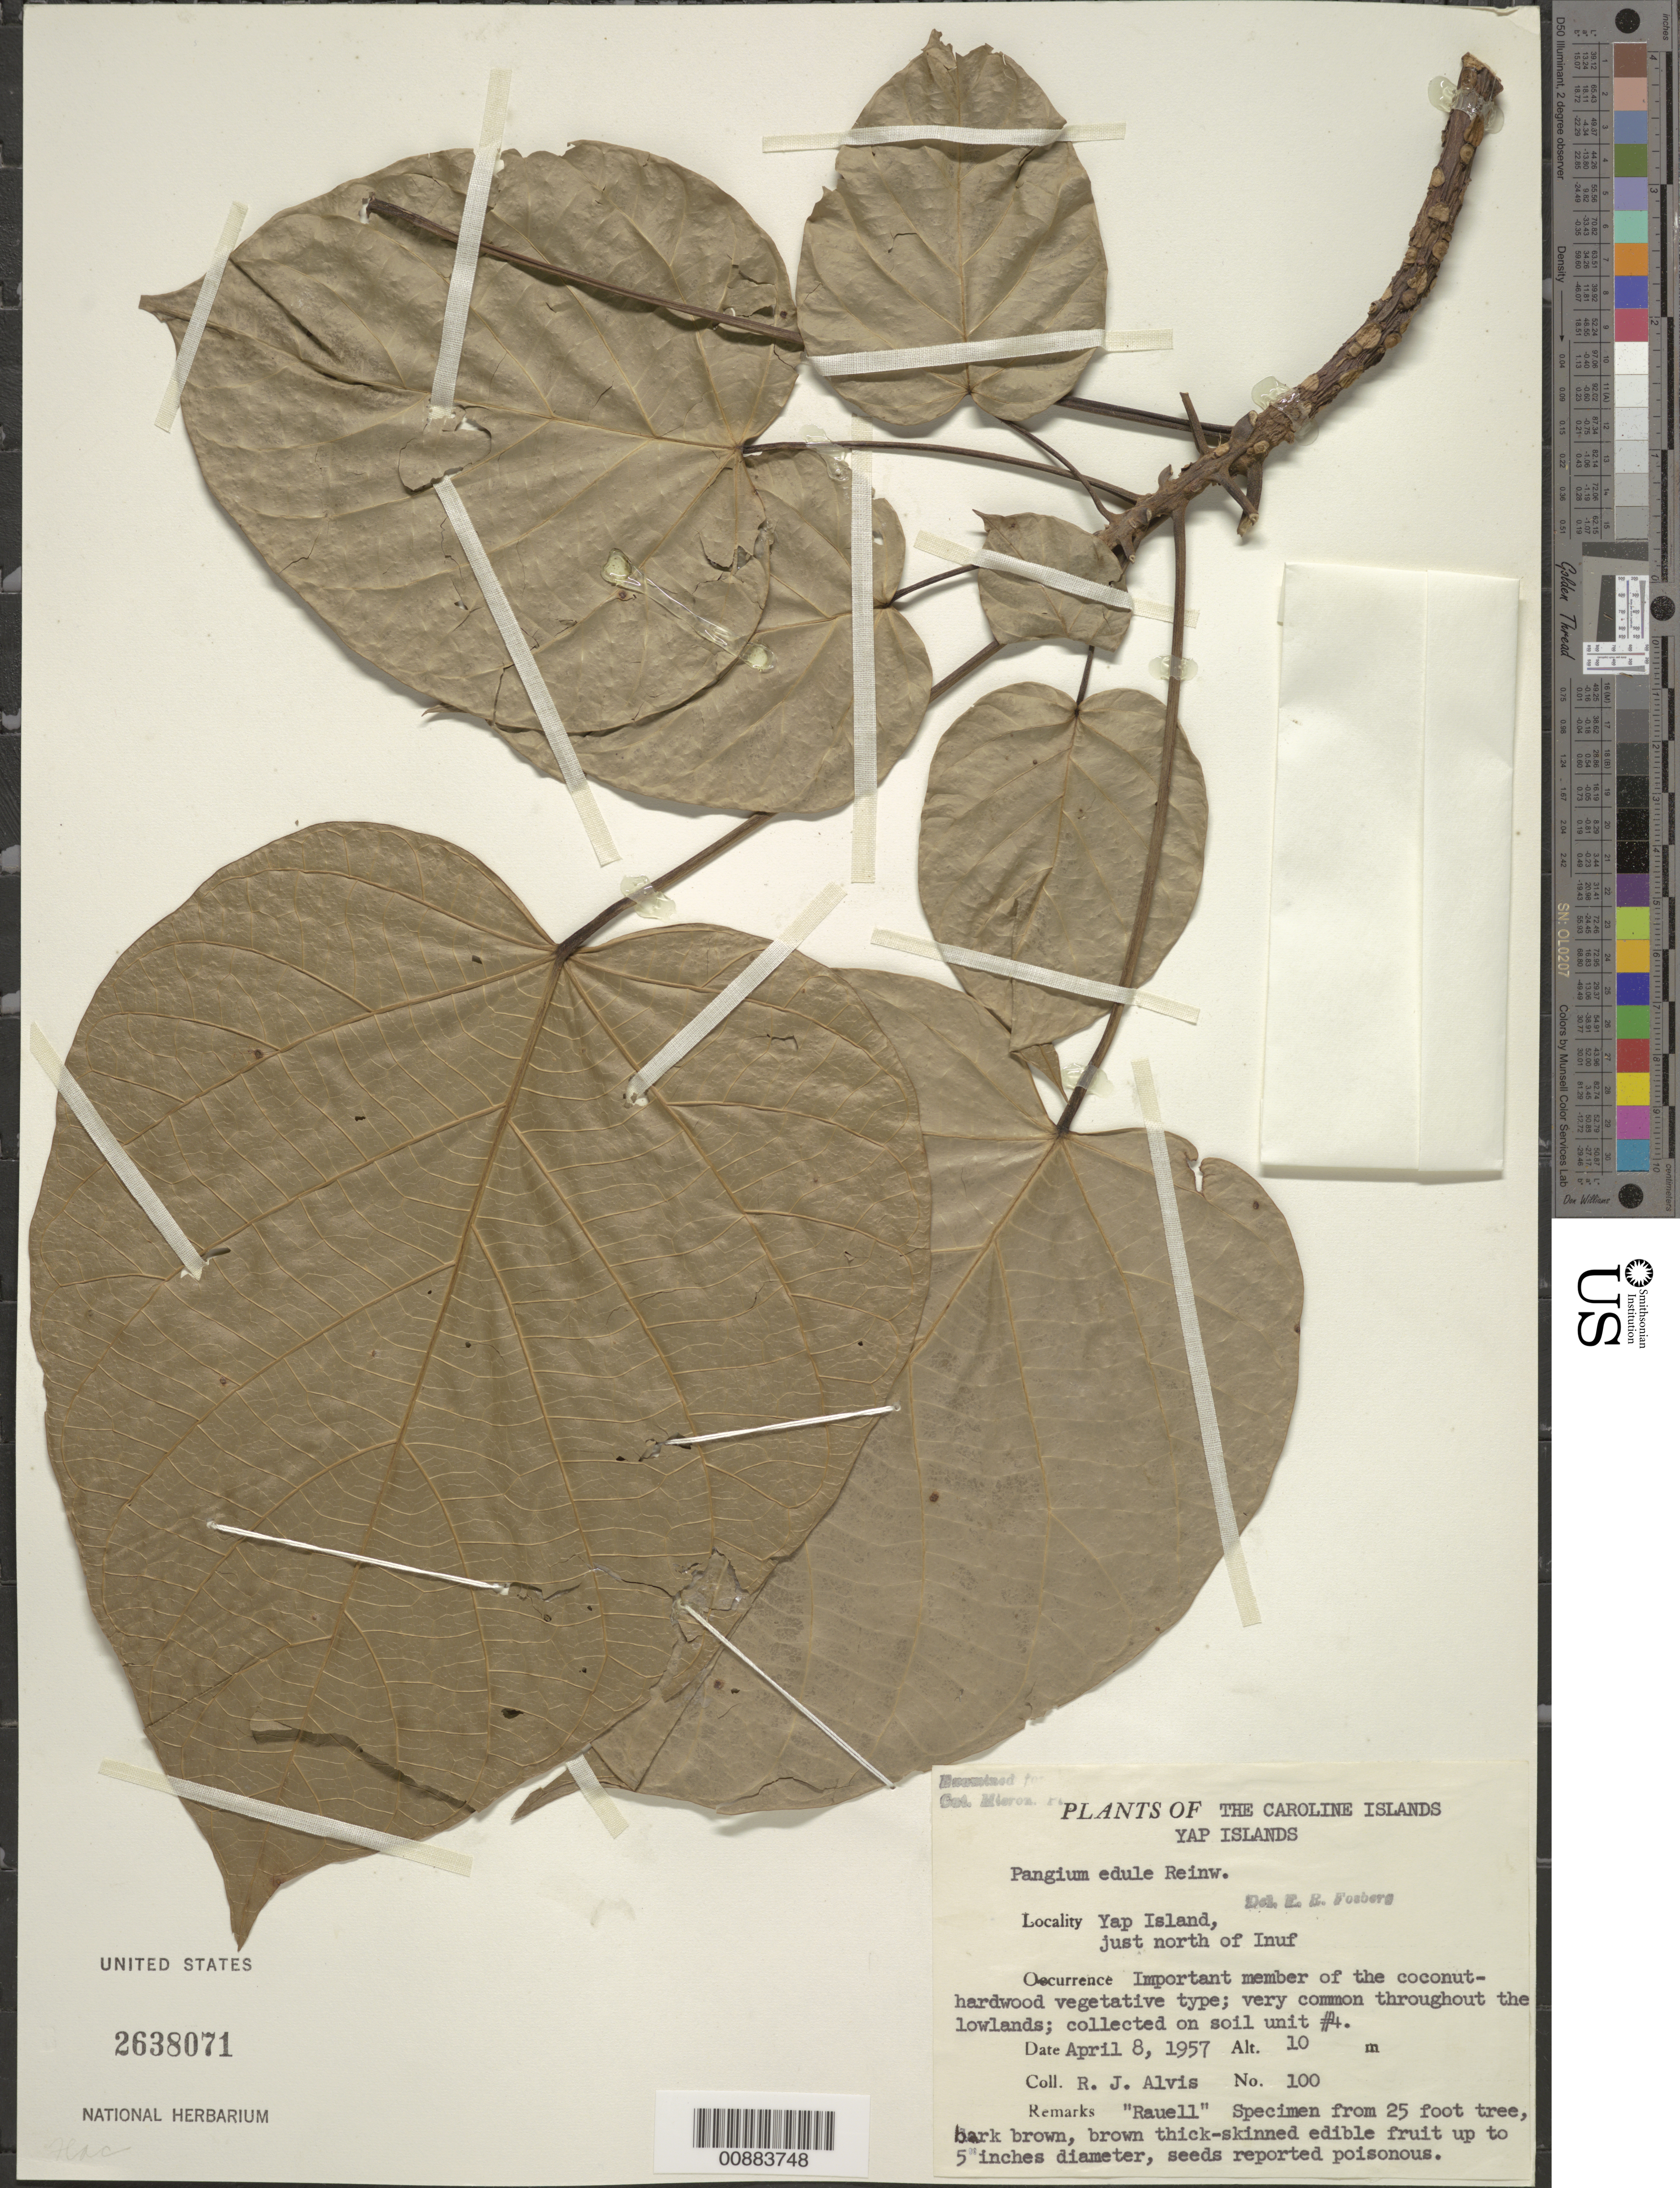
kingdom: Plantae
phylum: Tracheophyta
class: Magnoliopsida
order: Malpighiales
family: Achariaceae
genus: Pangium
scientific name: Pangium edule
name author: Reinw.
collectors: R. Alvis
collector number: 100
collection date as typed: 08 Apr 1957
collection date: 1957-04-08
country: Micronesia, Federated States of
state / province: Yap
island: Yap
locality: Just N of Inuf. Collected on soil unit #4.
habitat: Lowlands.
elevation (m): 10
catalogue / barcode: US 2638071